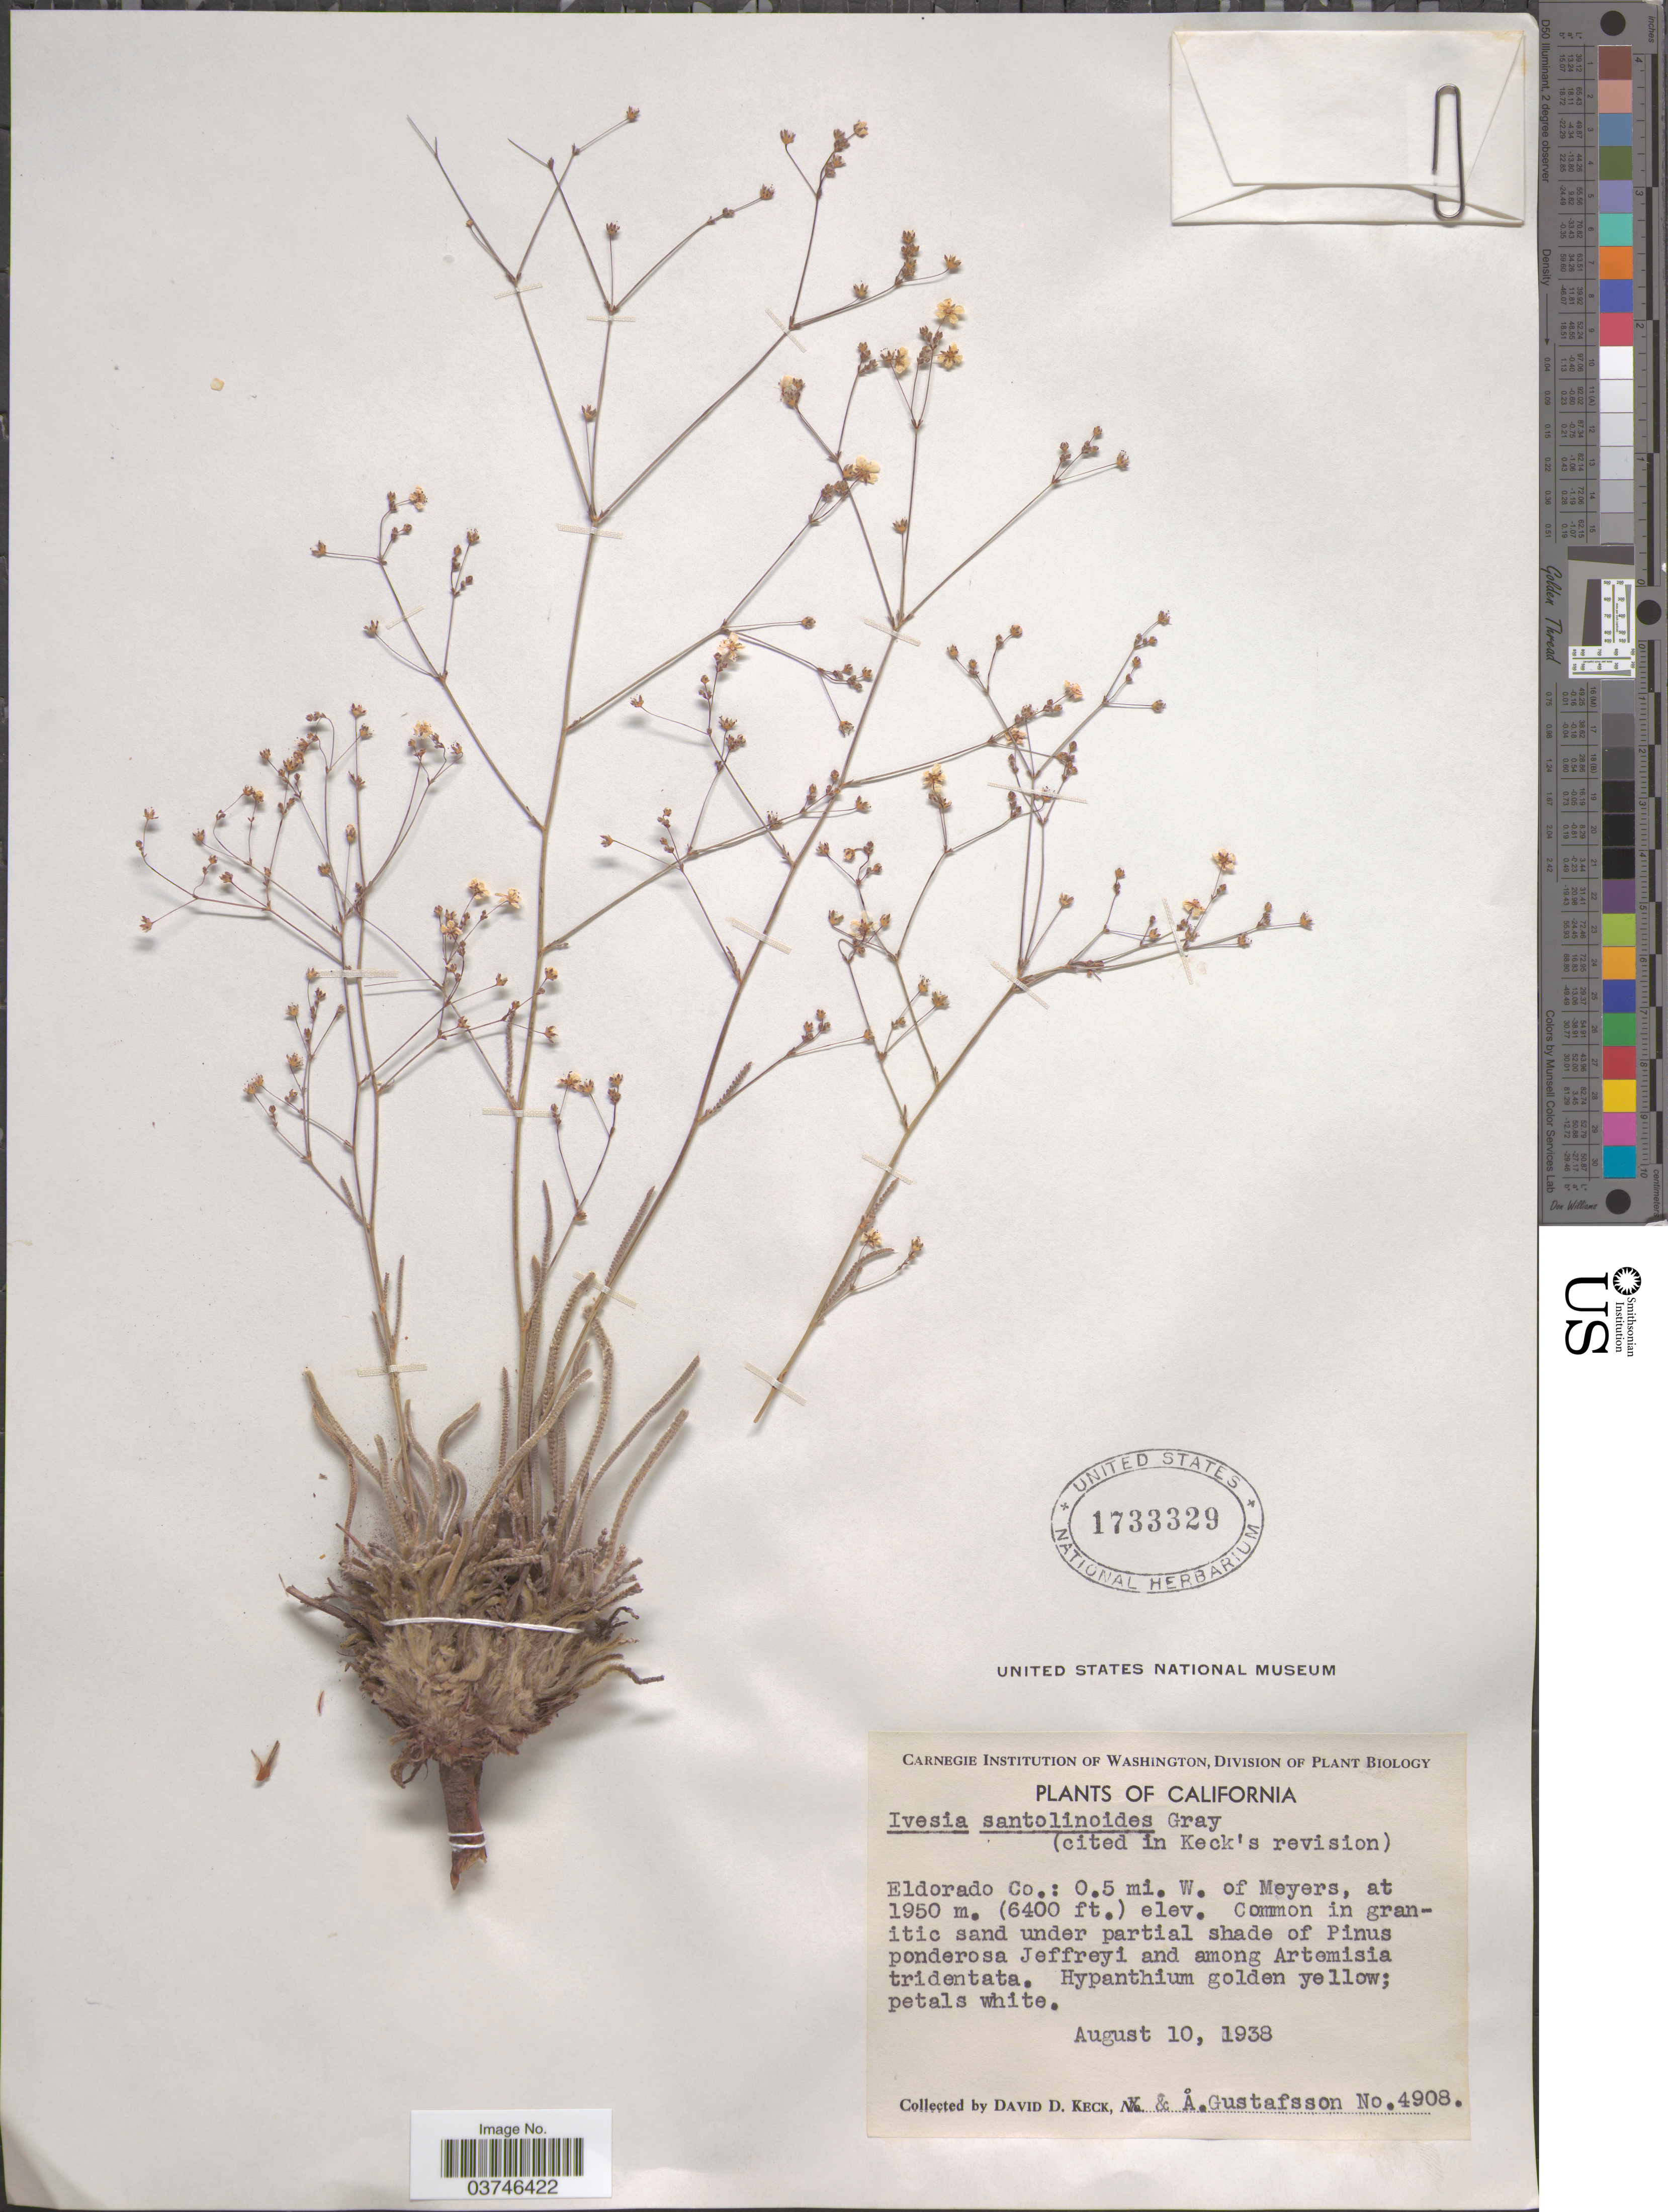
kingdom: Plantae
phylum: Tracheophyta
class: Magnoliopsida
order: Rosales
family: Rosaceae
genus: Potentilla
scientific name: Potentilla santalinoides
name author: (A. Gray) Greene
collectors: D. D. Keck & A. Gustafsson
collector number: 4908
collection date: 1938-08-10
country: United States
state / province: California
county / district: El Dorado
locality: Eldorado Co.: 0.5 mi. W. of Meyers.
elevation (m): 1950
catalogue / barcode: US 1733329